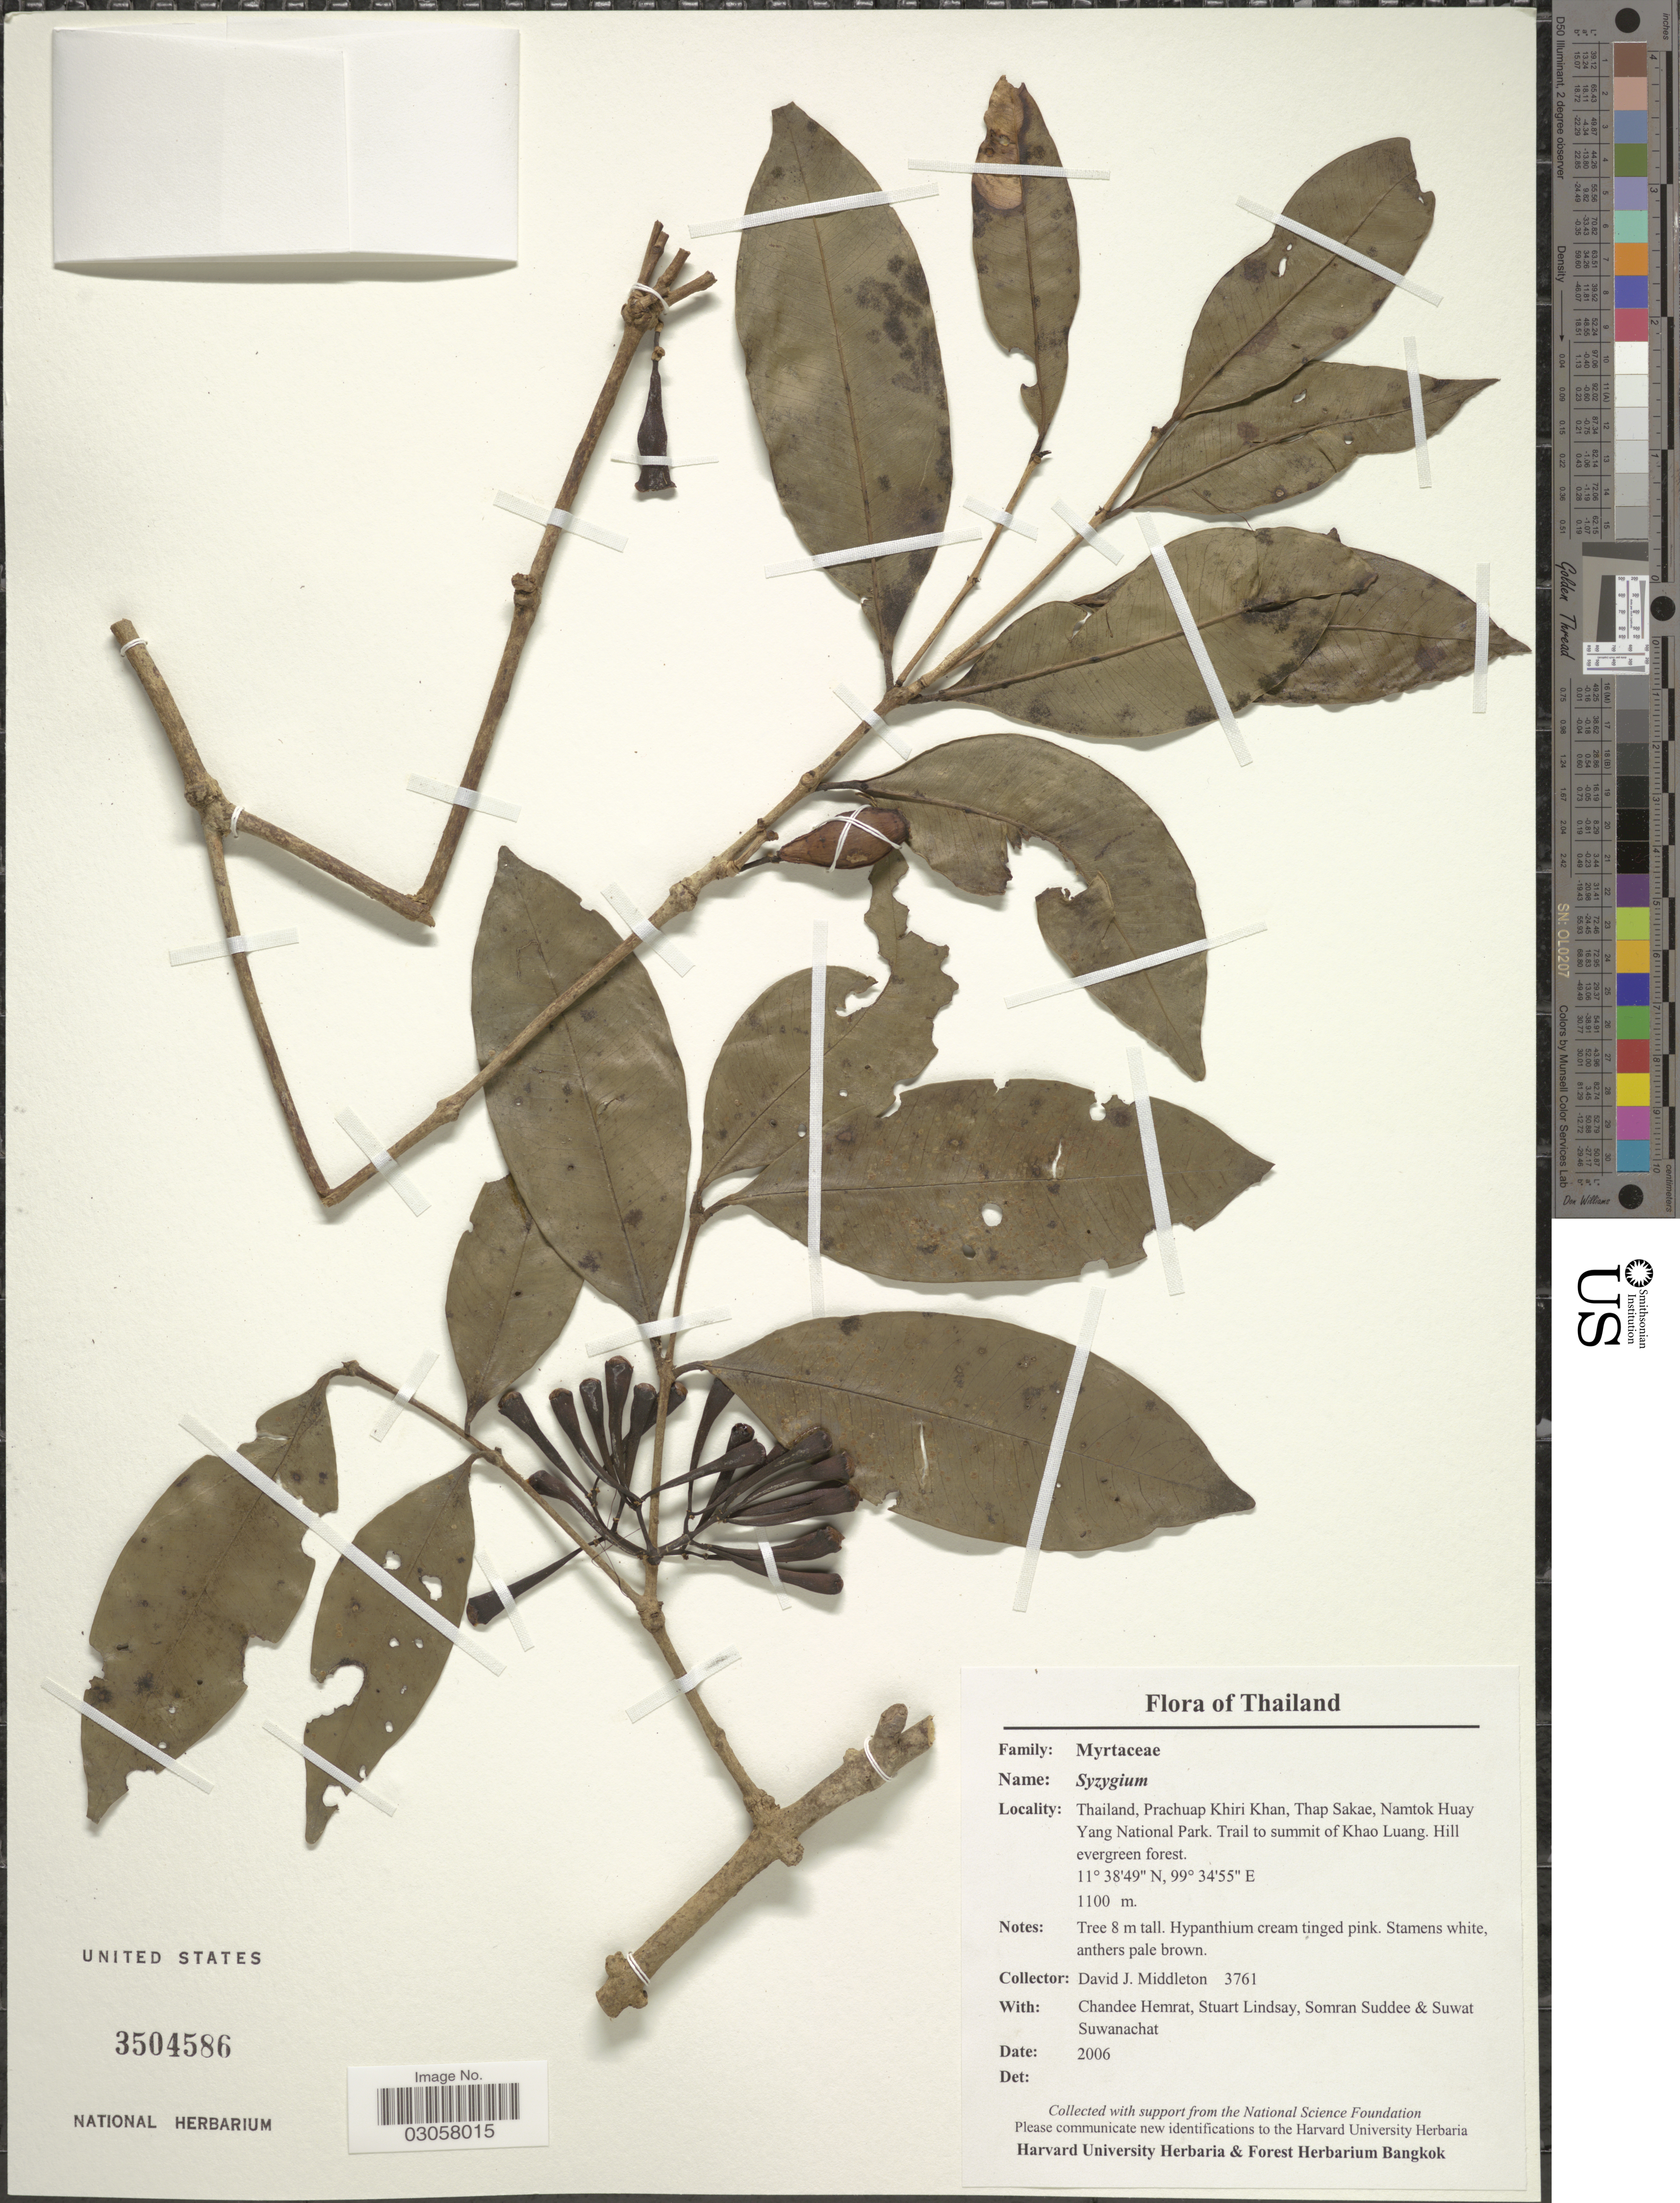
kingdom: Plantae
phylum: Tracheophyta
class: Magnoliopsida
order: Myrtales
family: Myrtaceae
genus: Syzygium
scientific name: Syzygium sp.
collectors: D. J. Middleton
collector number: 3761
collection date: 2006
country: Thailand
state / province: Prachuap Khiri Khan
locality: Thap Sakae, Namtok Huay Yang National Park. Trail to summit of Khao Luang.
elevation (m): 1100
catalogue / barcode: US 3504586